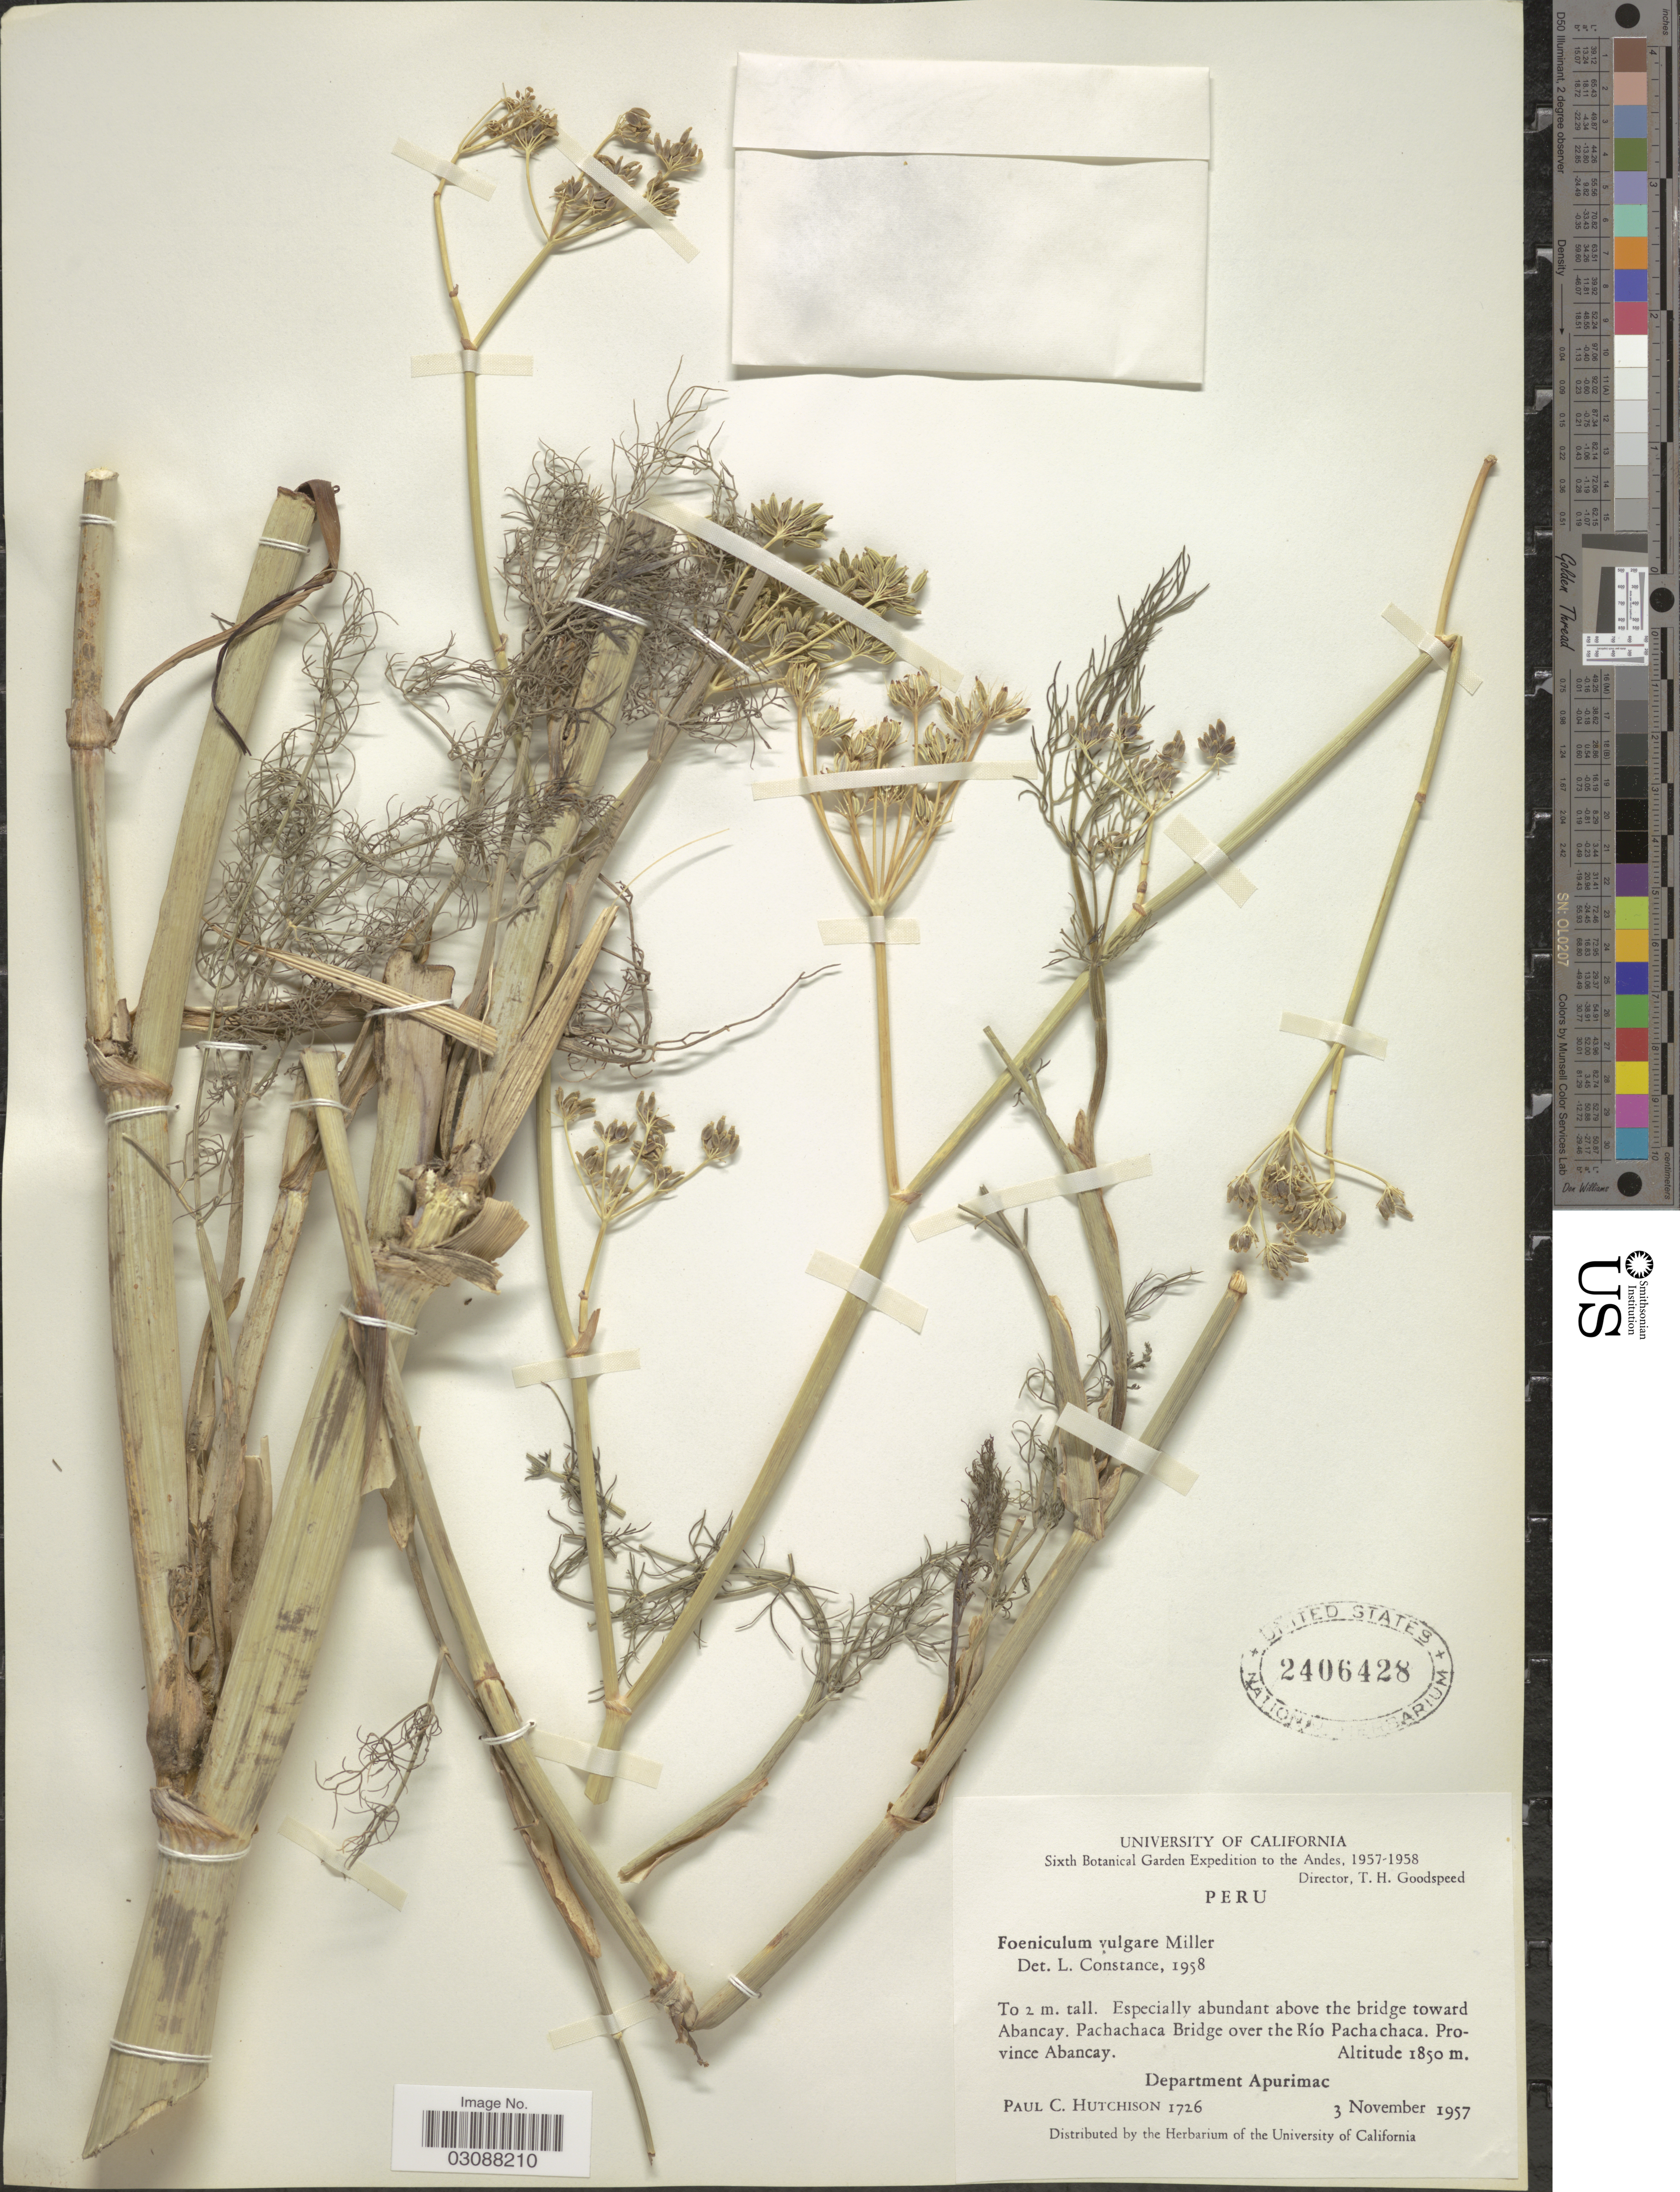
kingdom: Plantae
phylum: Tracheophyta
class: Magnoliopsida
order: Apiales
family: Apiaceae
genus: Foeniculum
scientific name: Foeniculum vulgare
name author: Mill.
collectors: P. C. Hutchison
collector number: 1726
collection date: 1957-11-03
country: Peru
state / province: Apurímac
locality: Andes. Especially abundant above the bridge toward Abancay. Pachachaca Bridge over the Río Pachachaca. Province Abancay. Department Apurimac.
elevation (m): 1850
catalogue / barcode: US 2406428